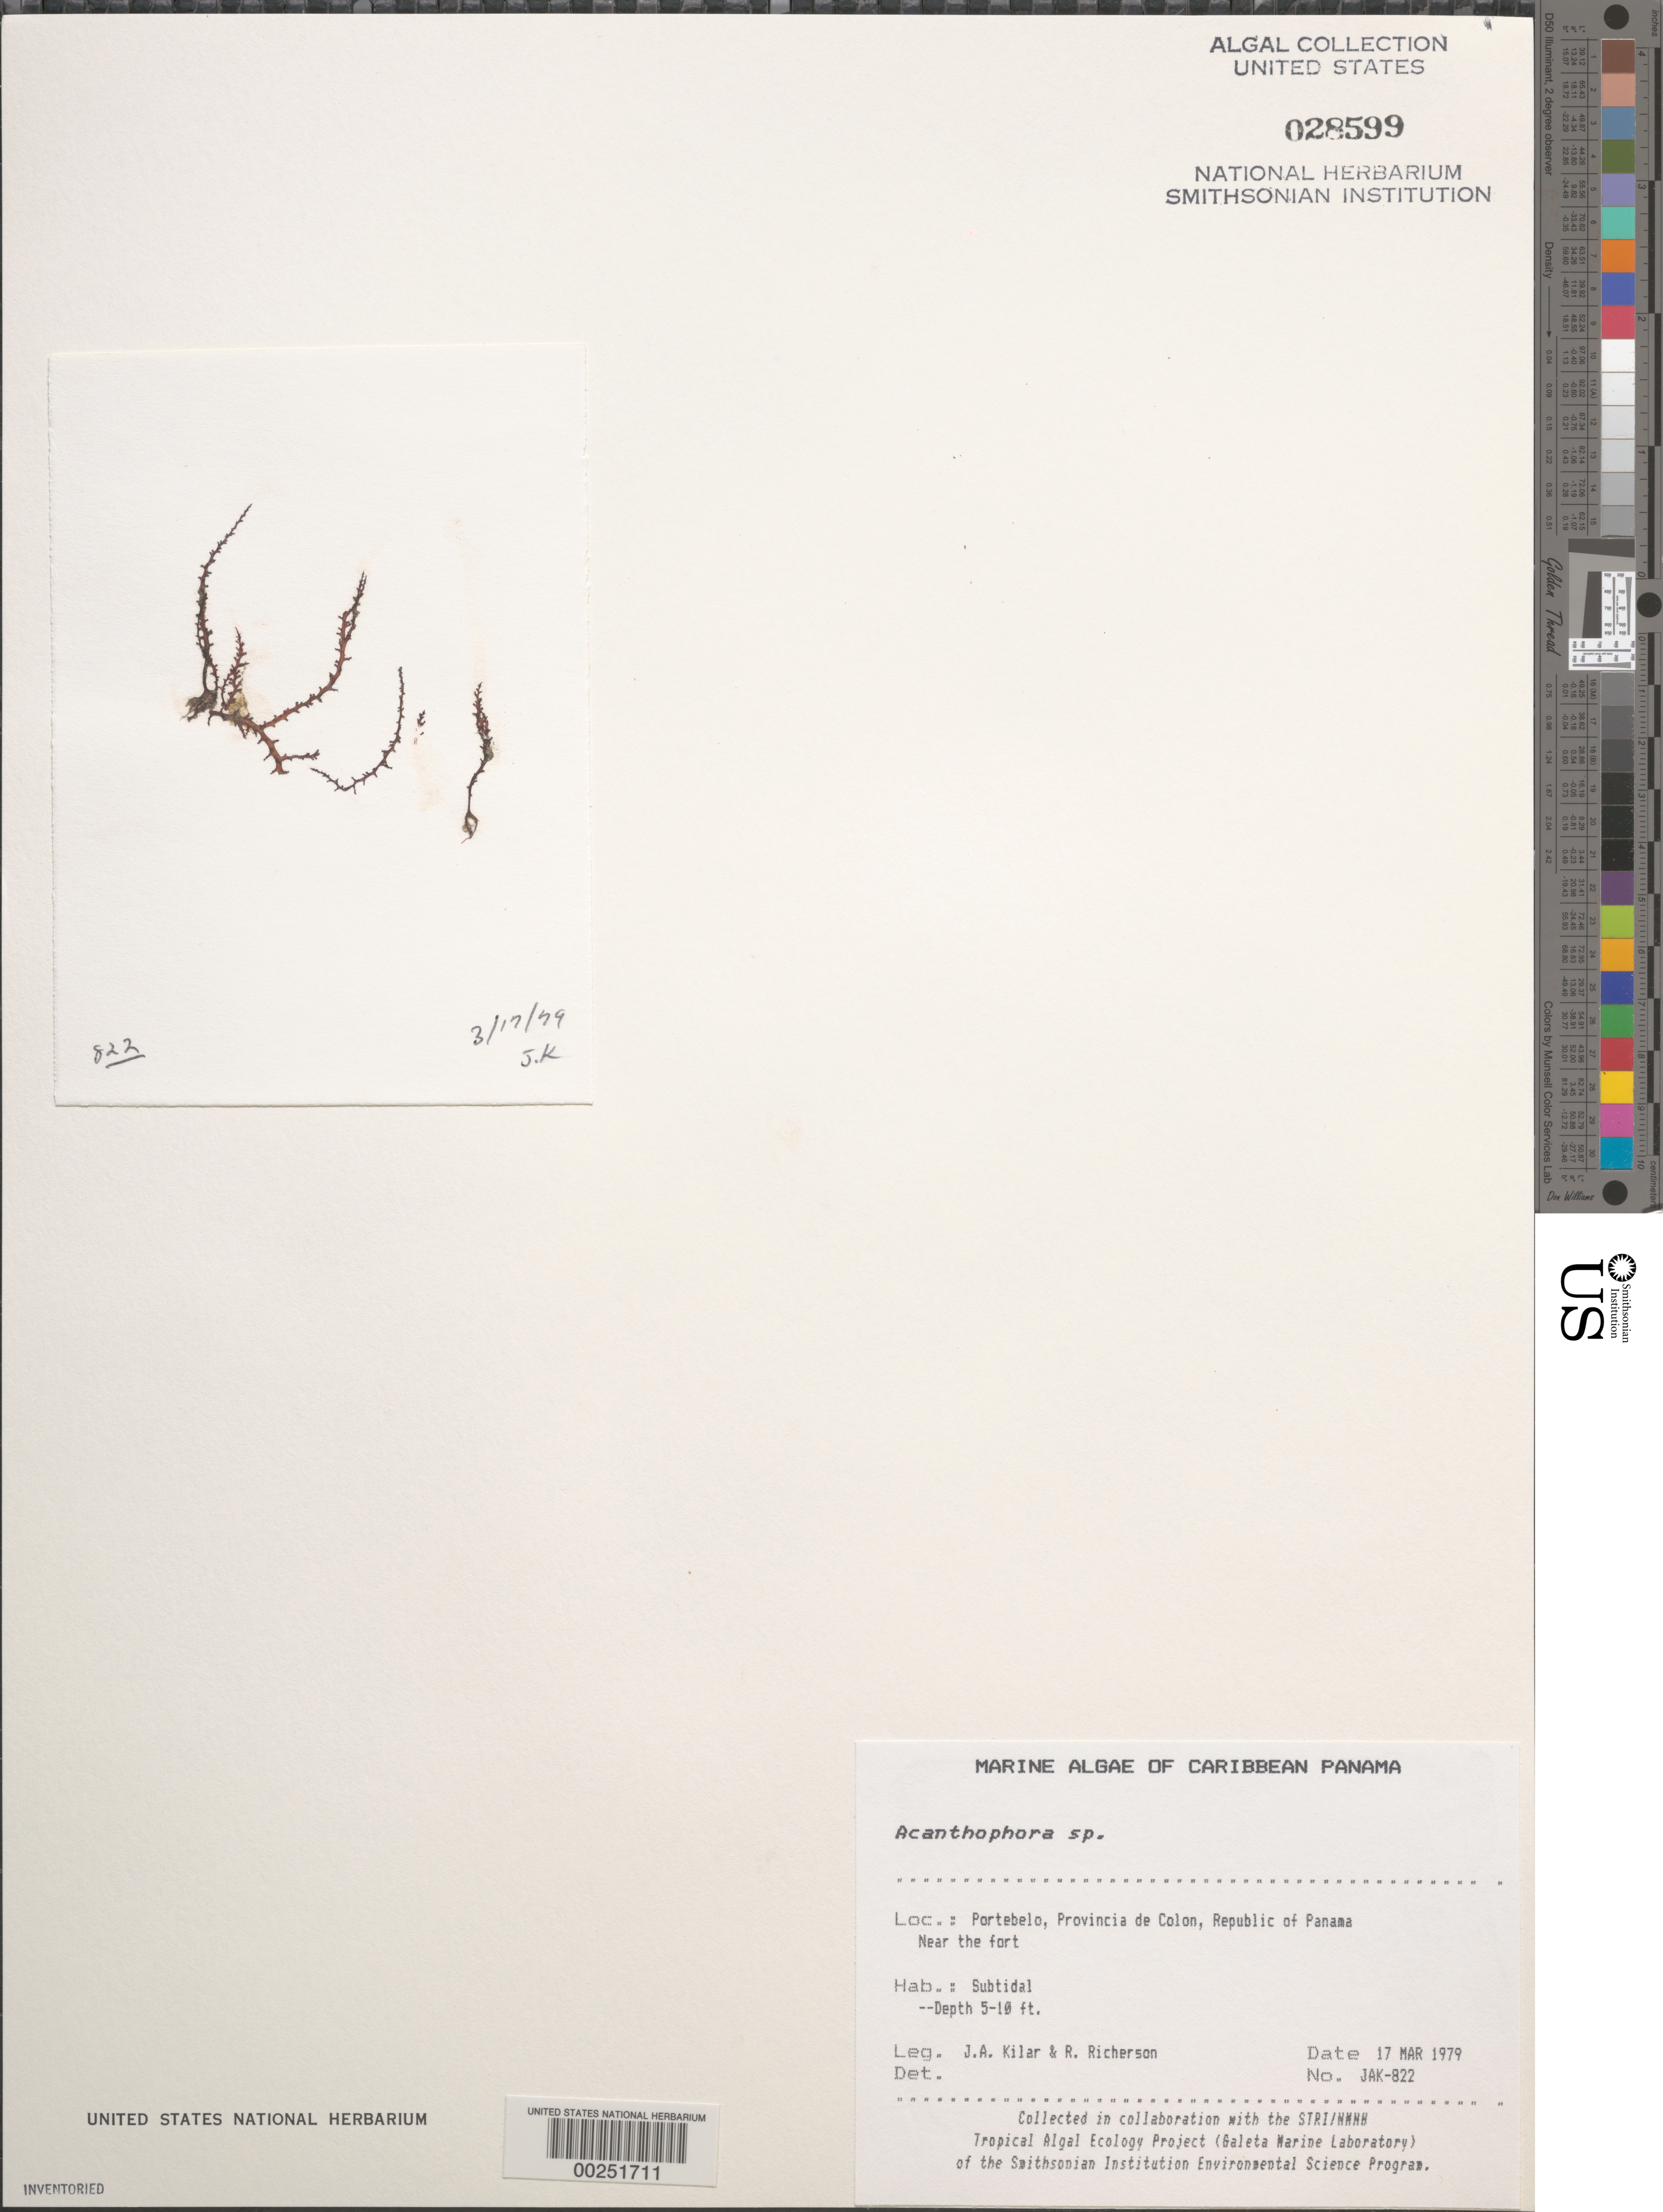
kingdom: Plantae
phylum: Rhodophyta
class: Florideophyceae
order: Ceramiales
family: Rhodomelaceae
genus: Acanthophora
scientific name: Acanthophora sp.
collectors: J. A. Kilar & R. Richerson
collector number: JAK-822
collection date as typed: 17 Mar 1979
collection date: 1979-03-17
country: Panama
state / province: Colón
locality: Portebelo, near the Fort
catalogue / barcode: US 28599